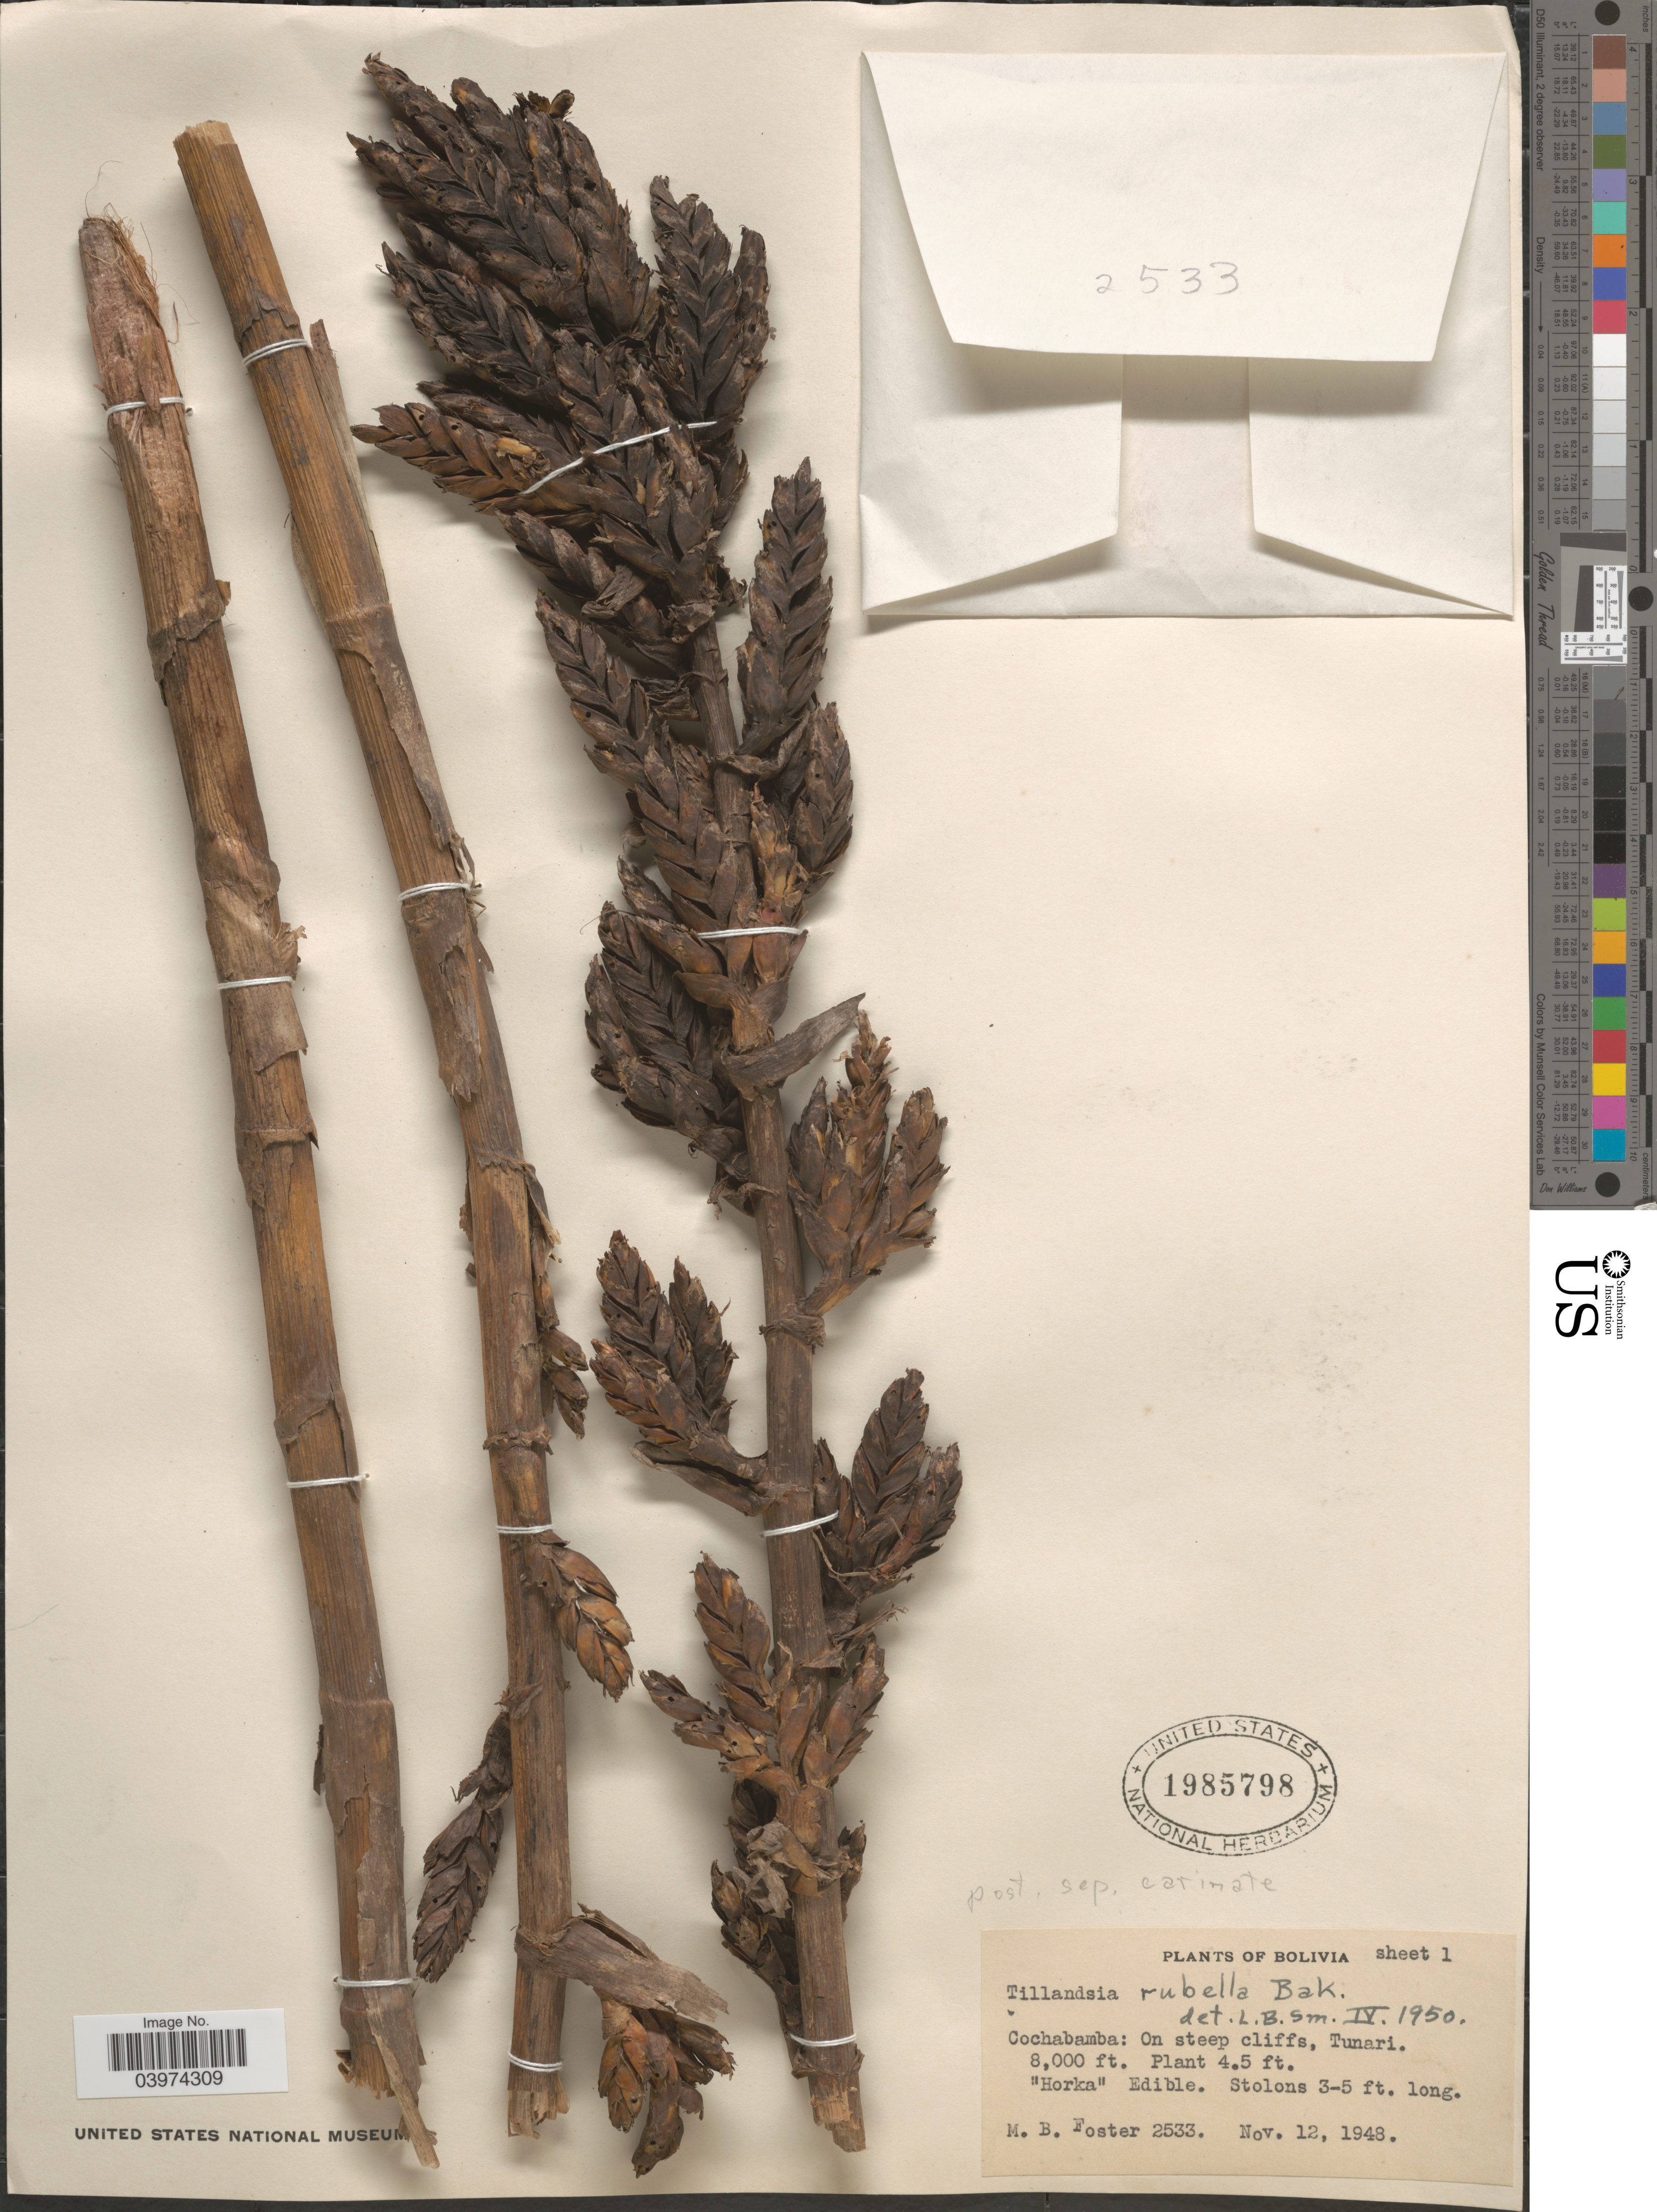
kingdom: Plantae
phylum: Tracheophyta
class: Liliopsida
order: Poales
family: Bromeliaceae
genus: Tillandsia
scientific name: Tillandsia rubella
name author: Baker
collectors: M. B. Foster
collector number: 2533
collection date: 1948-11-12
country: Bolivia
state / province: Cochabamba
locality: On steep cliffs, Tunari.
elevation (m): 2438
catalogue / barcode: US 1985798